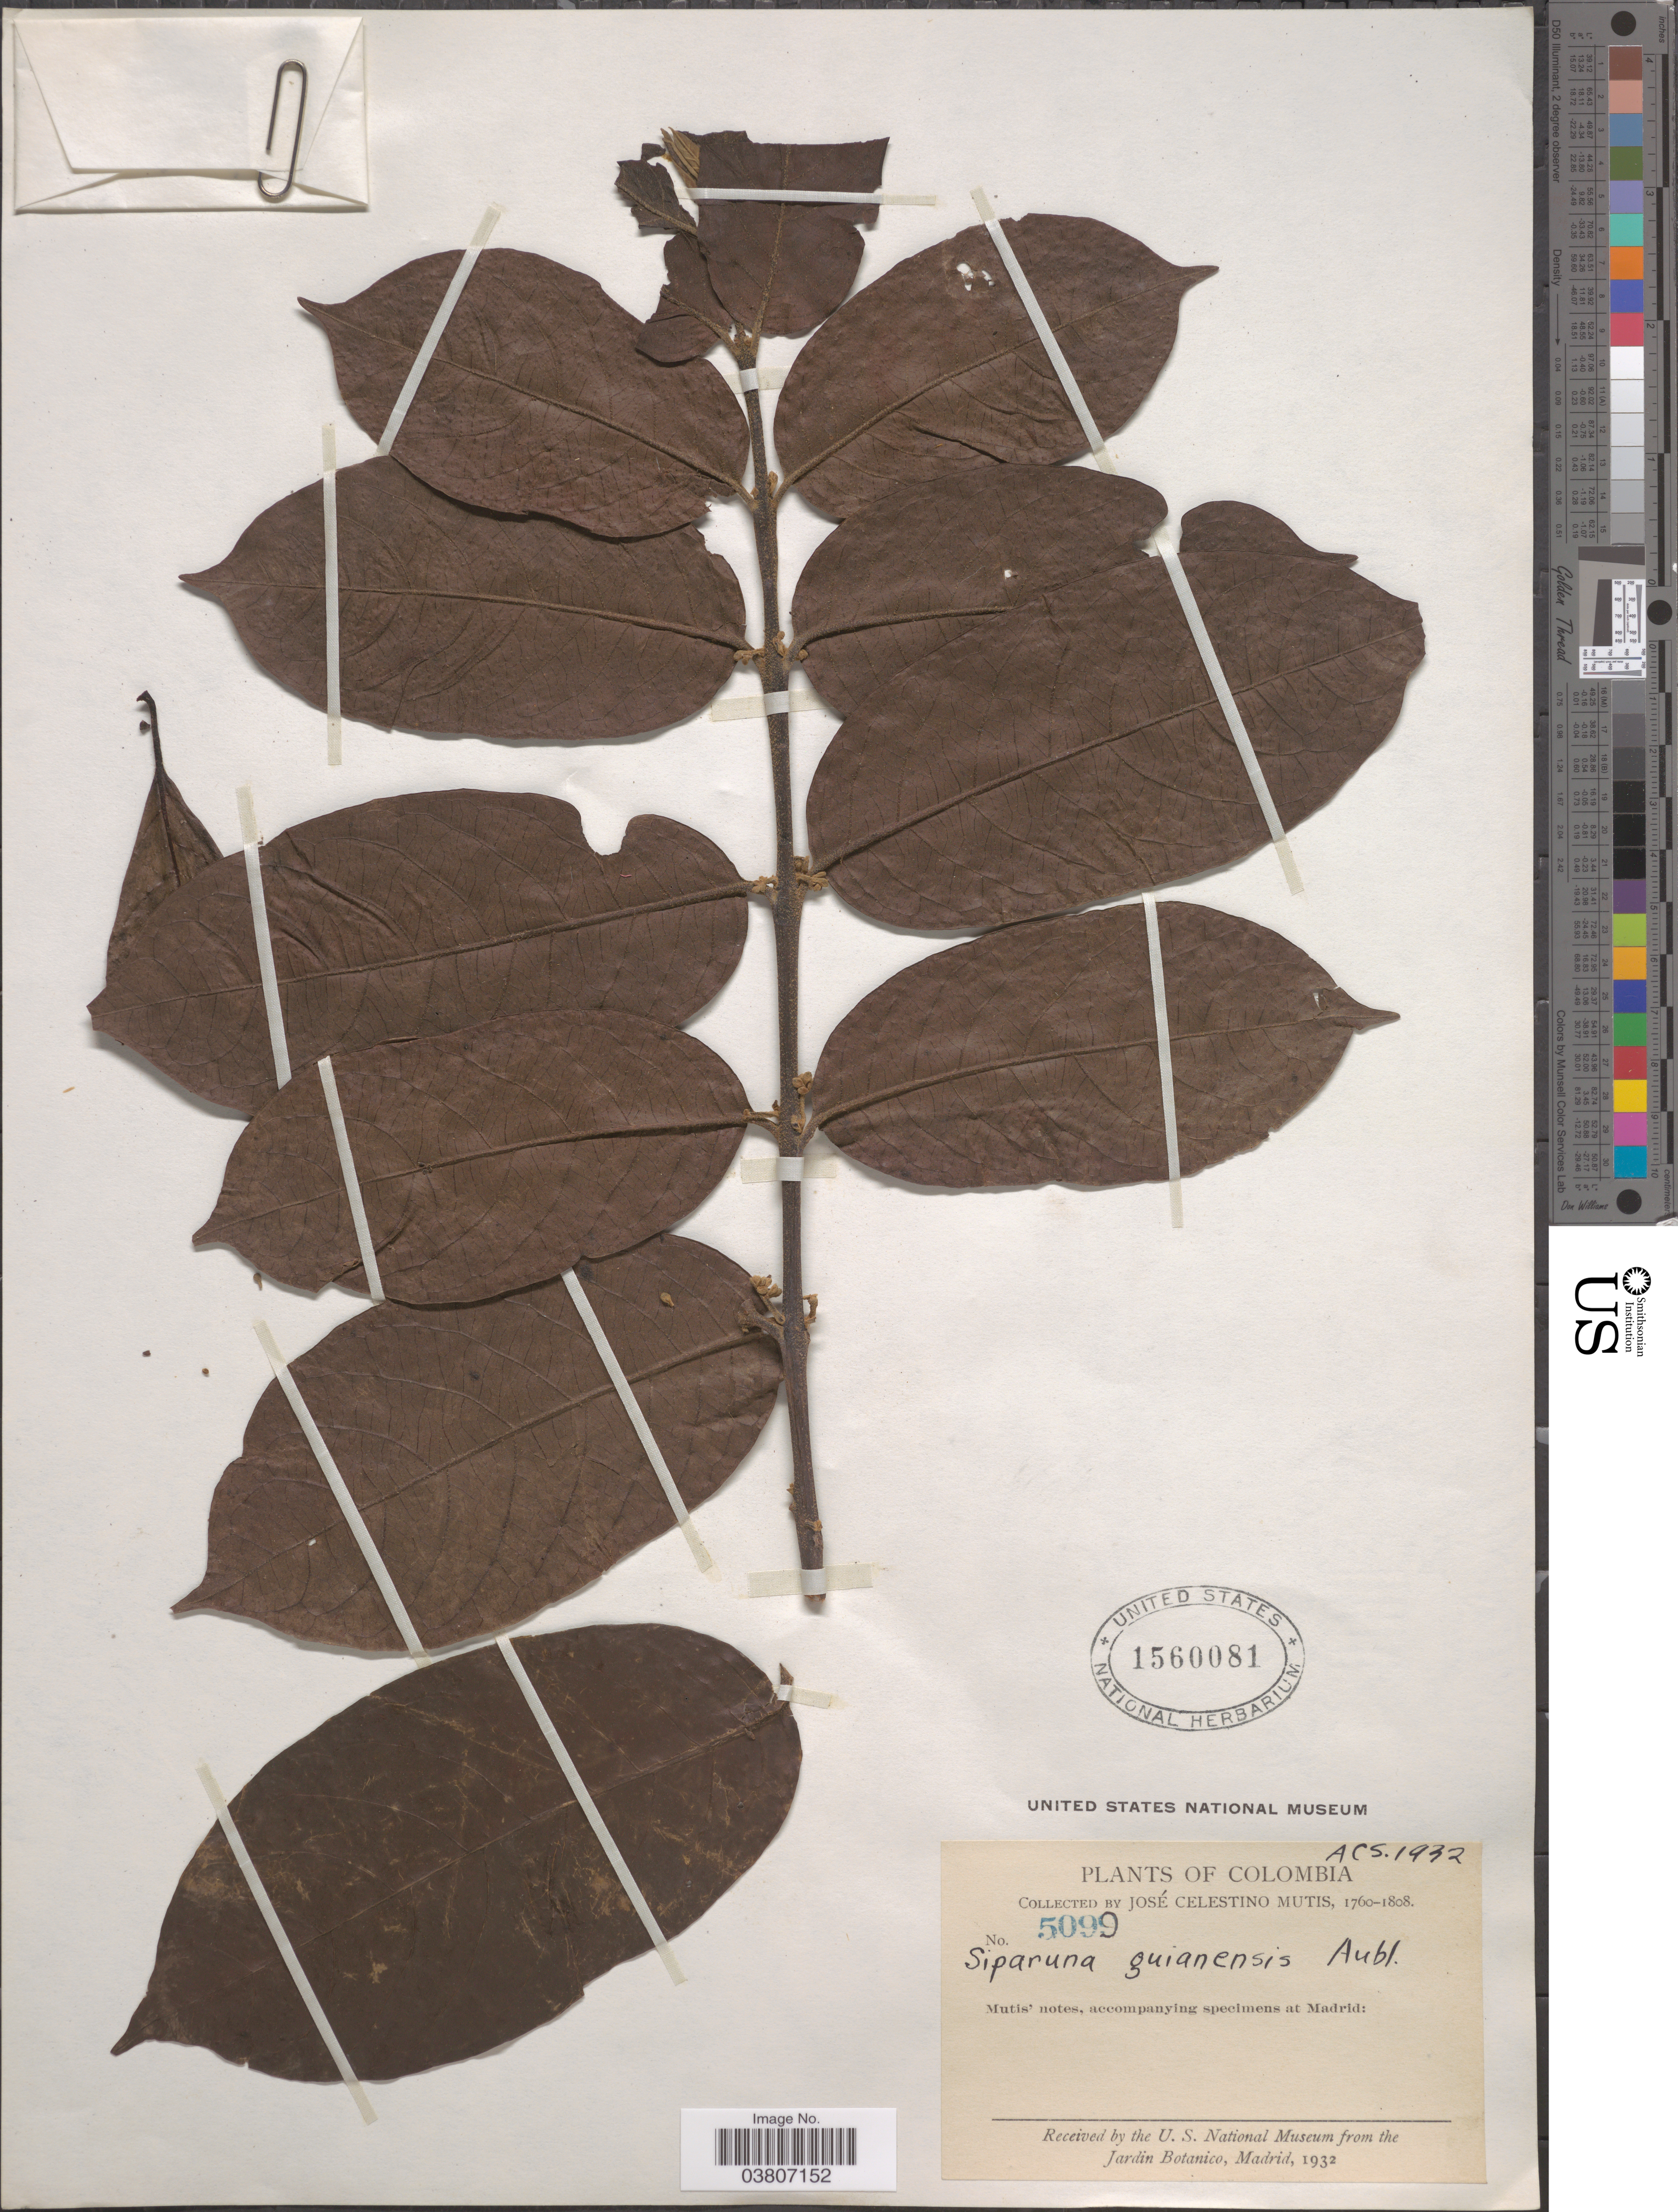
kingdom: Plantae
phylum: Tracheophyta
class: Magnoliopsida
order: Laurales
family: Siparunaceae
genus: Siparuna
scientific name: Siparuna guianensis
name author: Aubl.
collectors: J. C. B. Mutis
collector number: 5099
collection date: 1760/1808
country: Colombia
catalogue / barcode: US 1560081